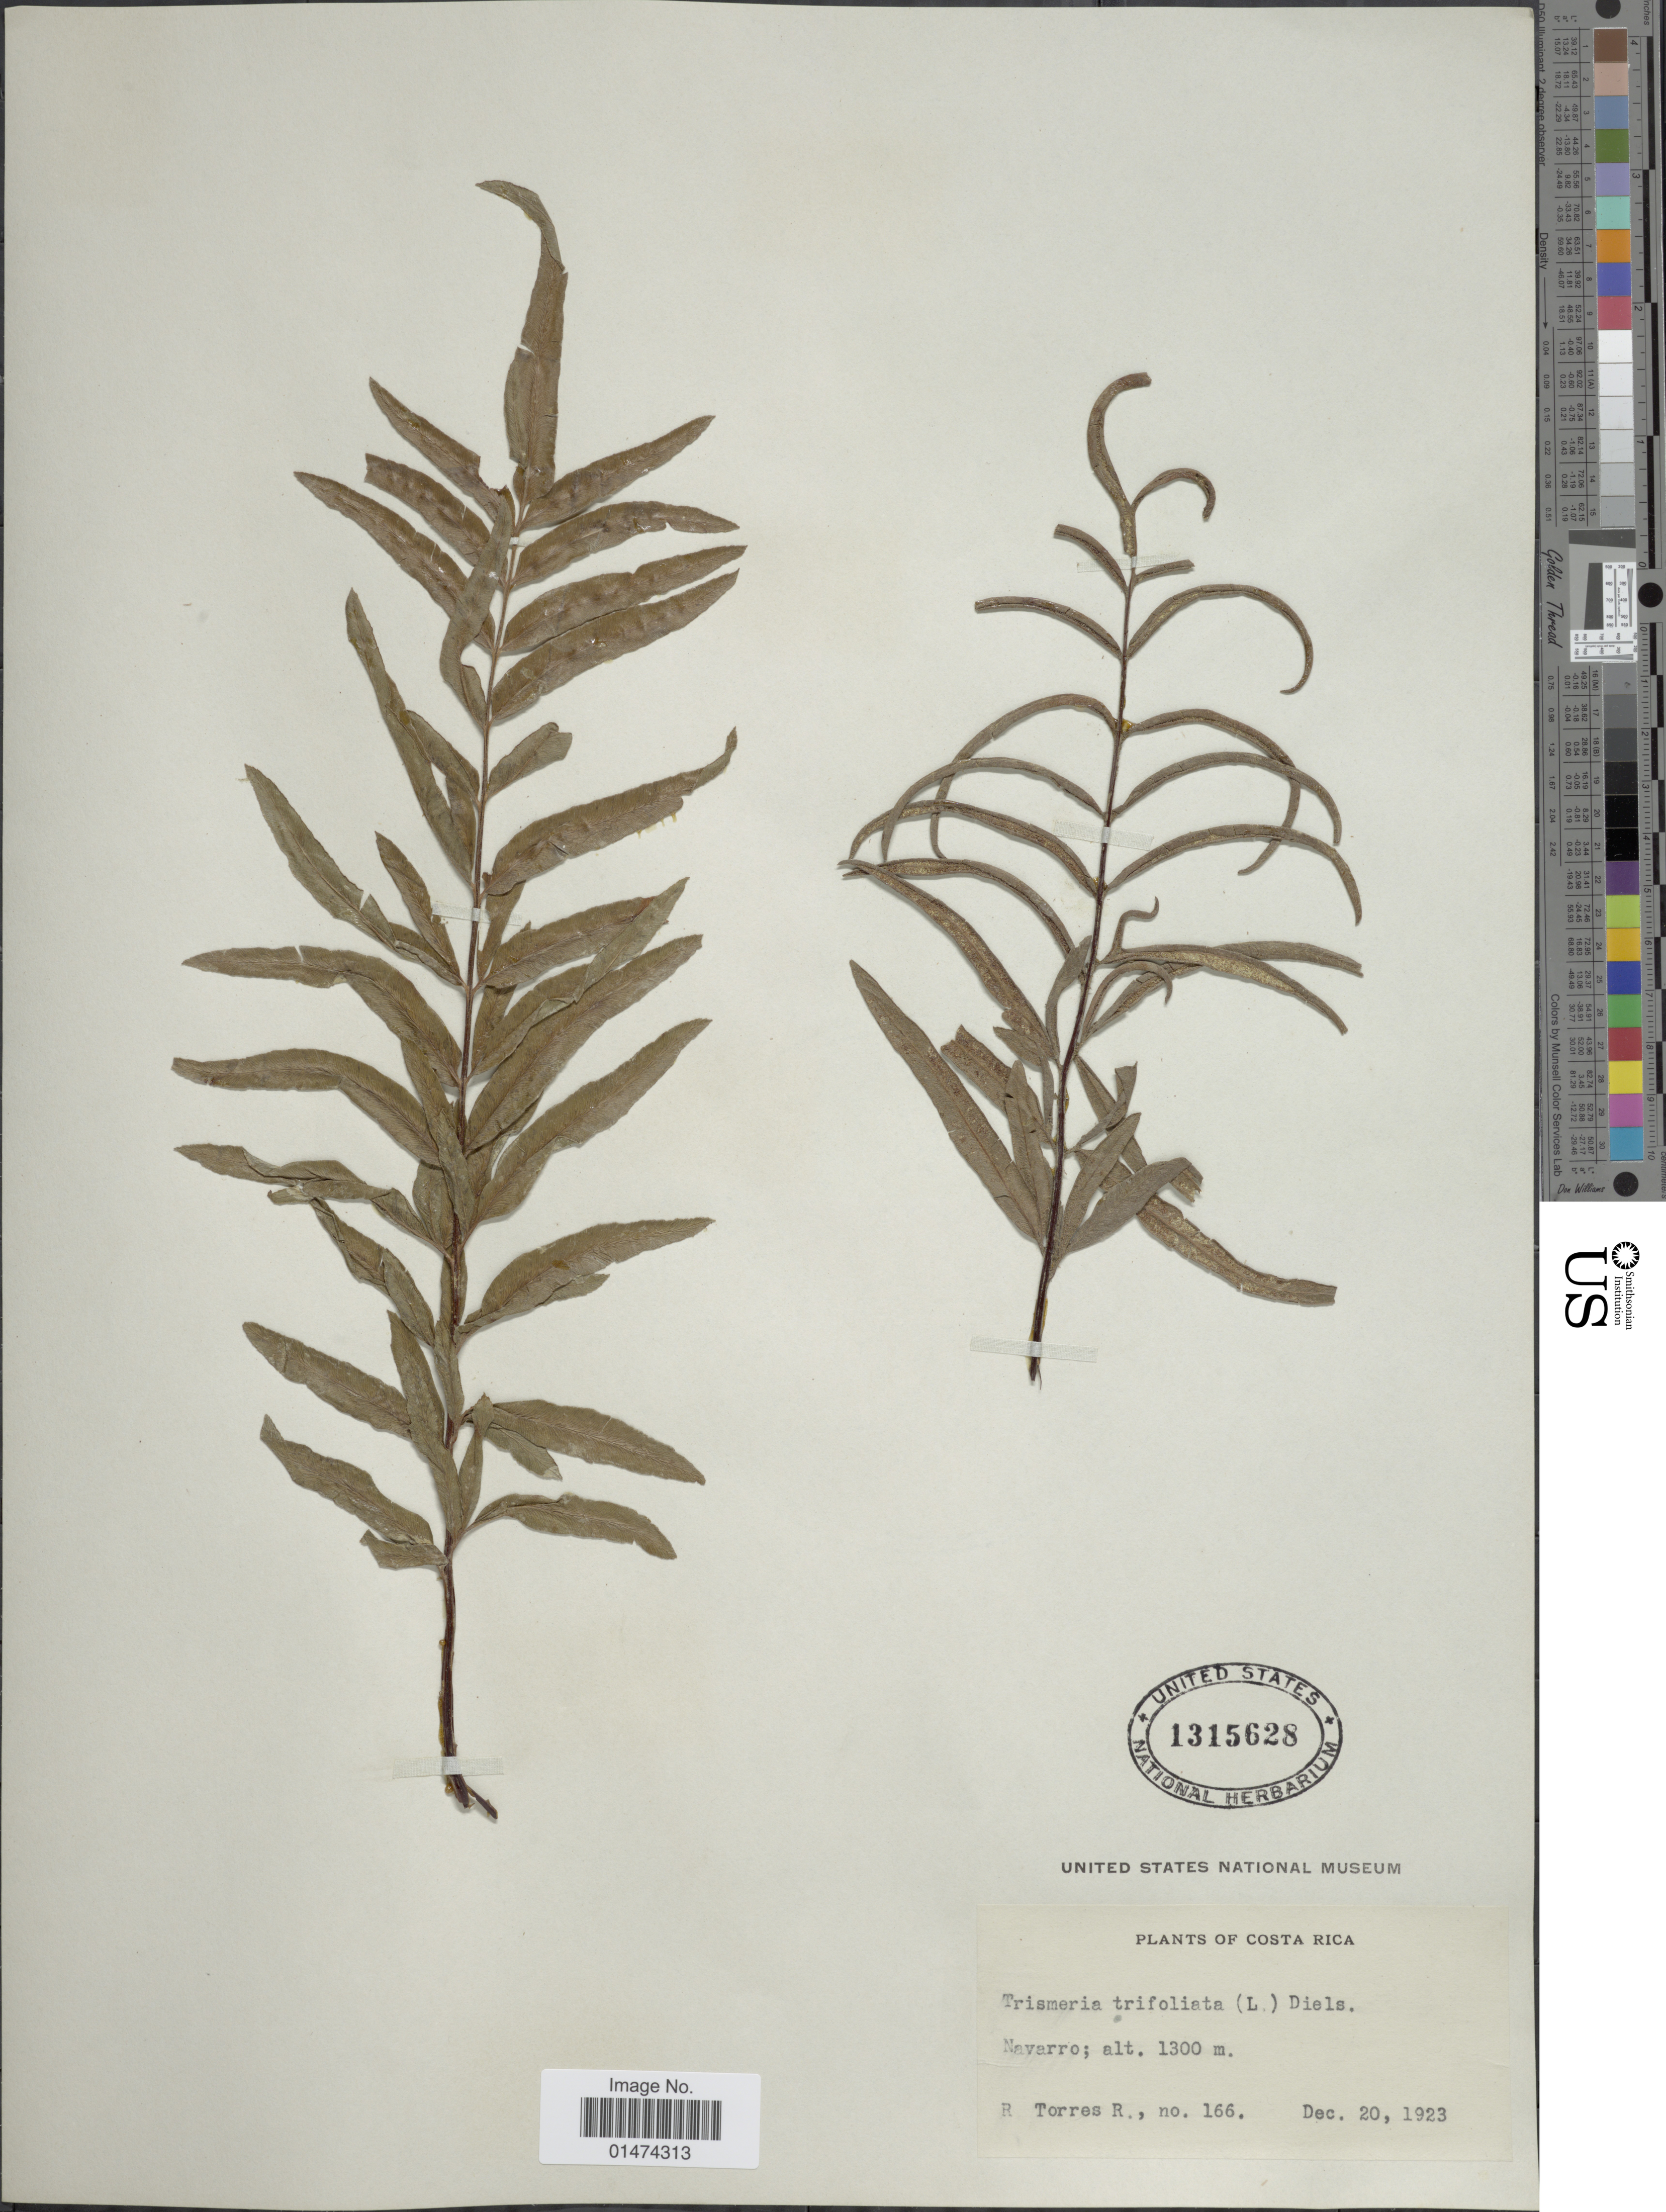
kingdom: Plantae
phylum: Tracheophyta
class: Polypodiopsida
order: Polypodiales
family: Pteridaceae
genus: Pityrogramma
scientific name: Pityrogramma trifoliata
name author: (L.) R.M. Tryon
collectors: R. Torres R.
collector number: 166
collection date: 1923-12-20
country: Costa Rica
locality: Navarro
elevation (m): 1300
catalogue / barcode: US 1315628